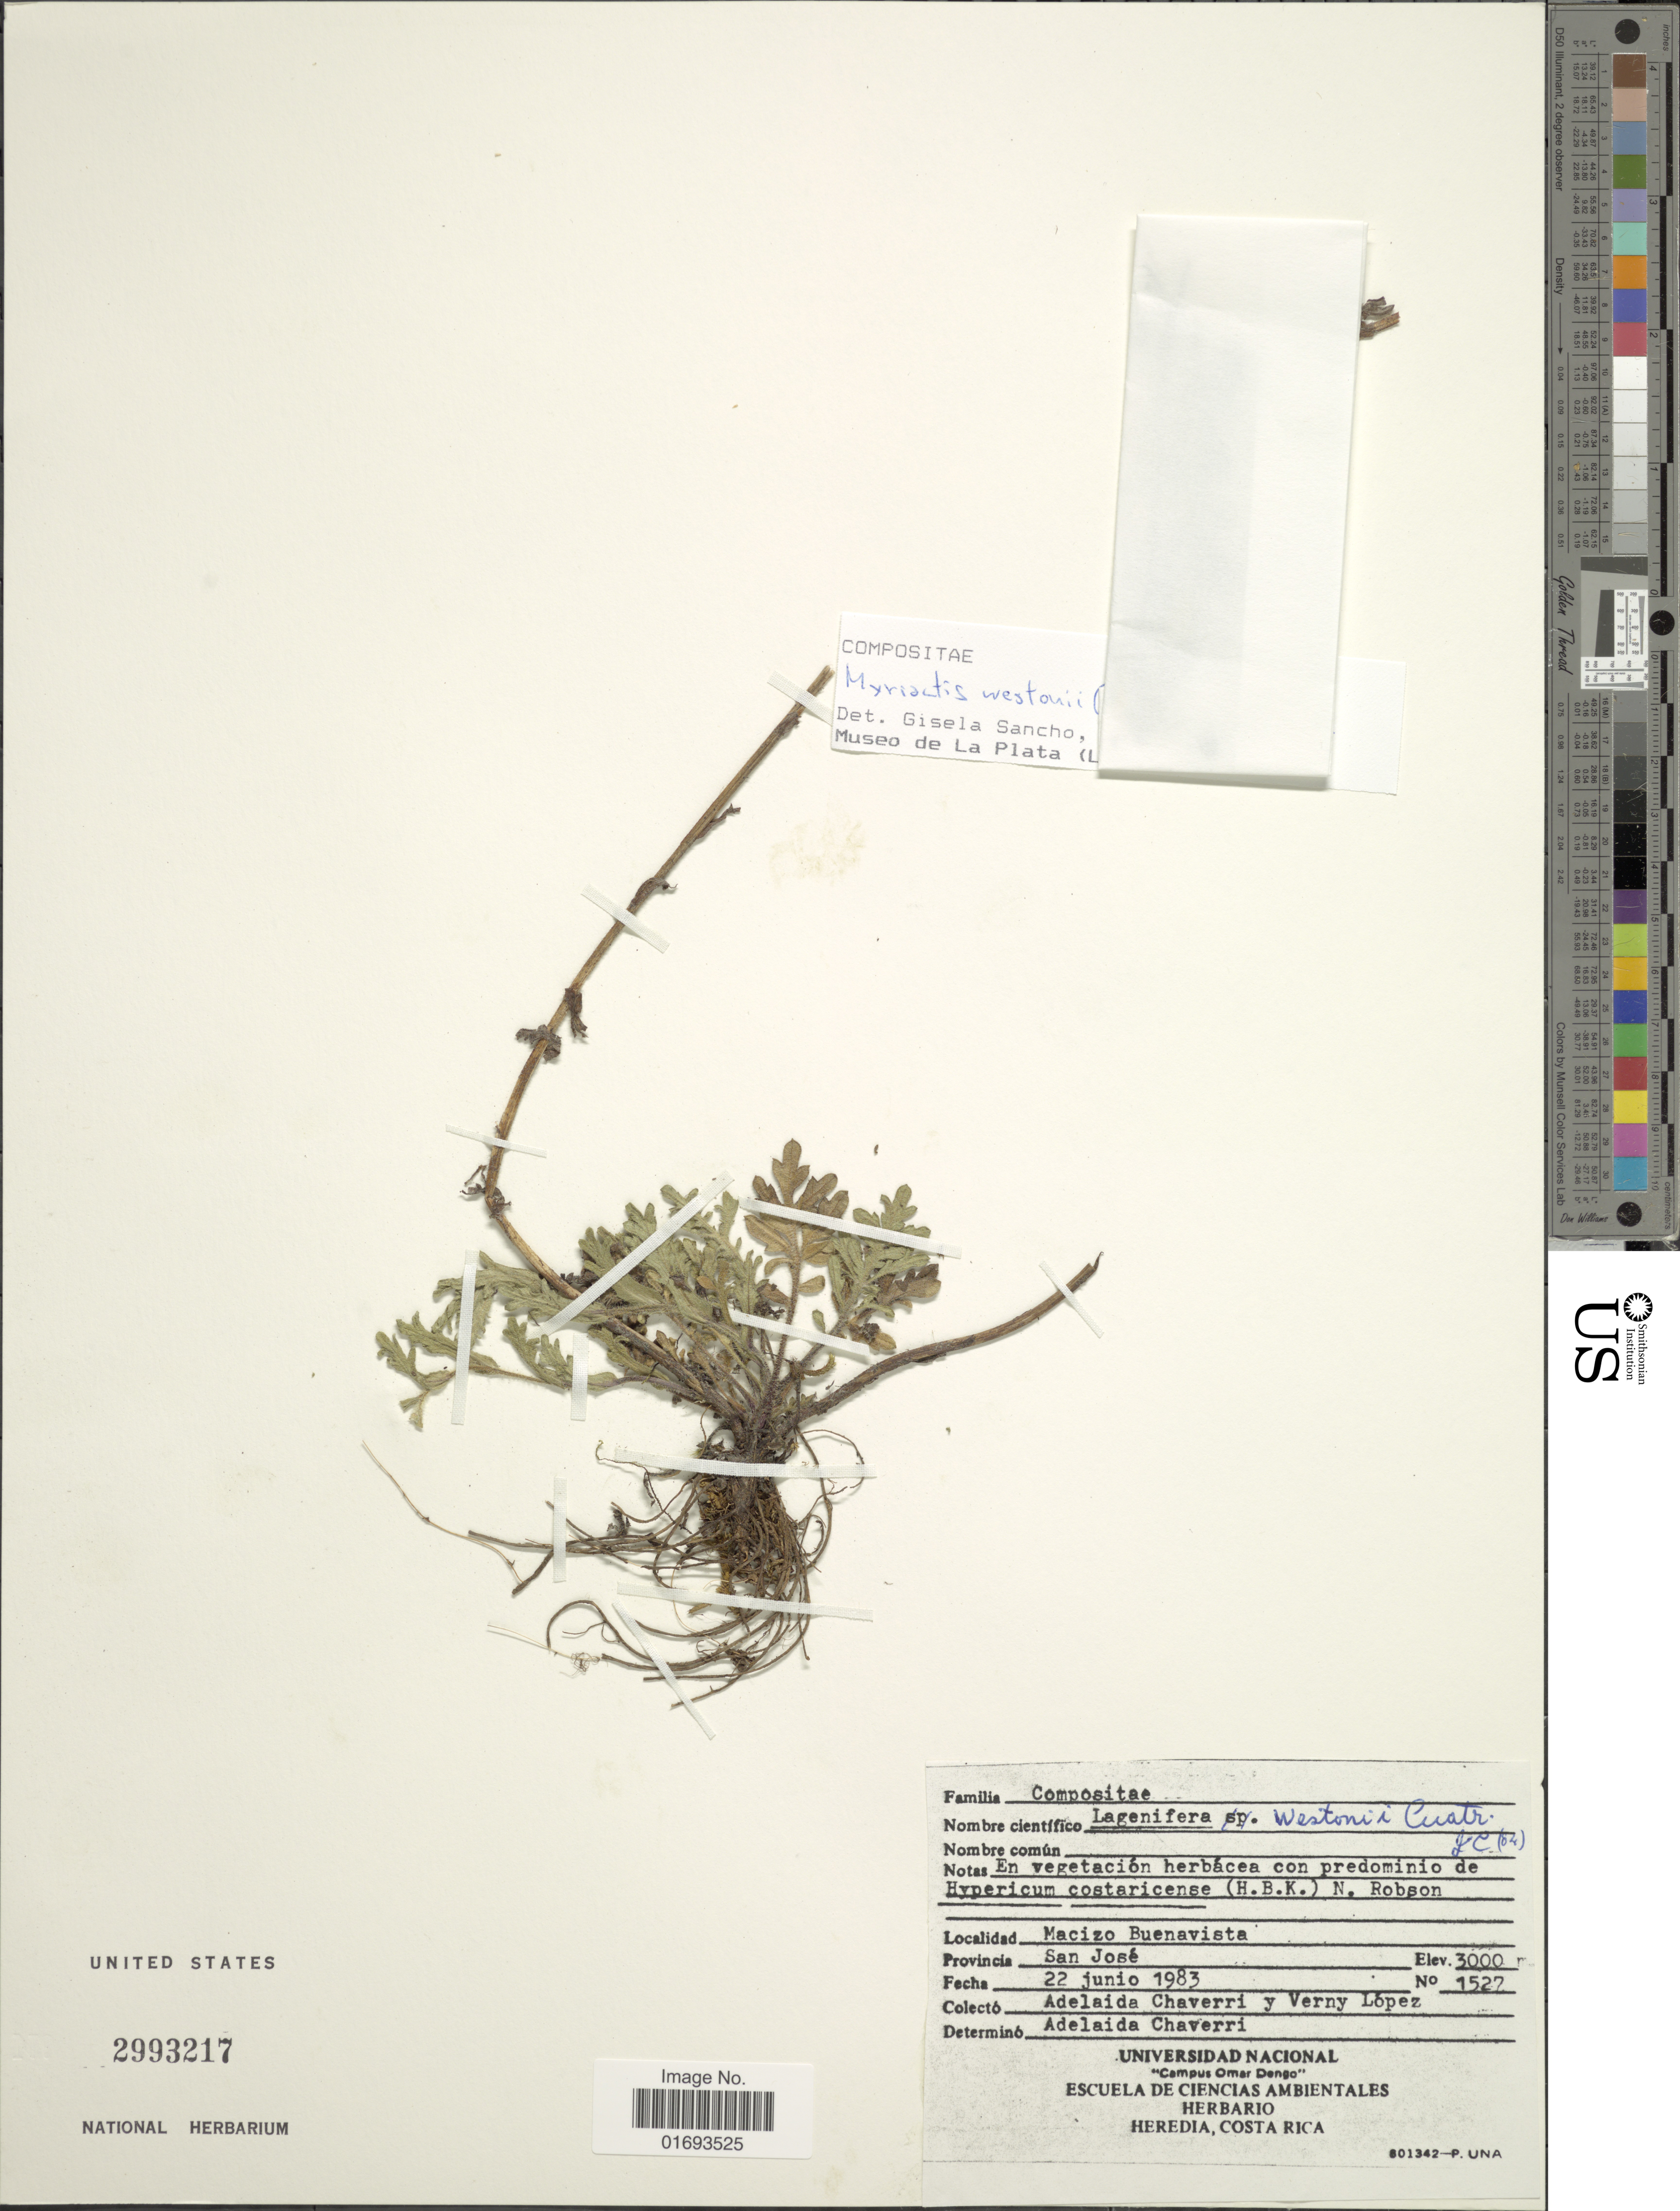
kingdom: Plantae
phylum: Tracheophyta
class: Magnoliopsida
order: Asterales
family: Asteraceae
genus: Lagenophora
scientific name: Lagenophora westonii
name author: Cuatrec.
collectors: A. Chaverri & V. López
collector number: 1527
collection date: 1983-06-22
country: Costa Rica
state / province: San José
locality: Macizo Buenavista. Provincia San José.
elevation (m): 3000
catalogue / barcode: US 2993217